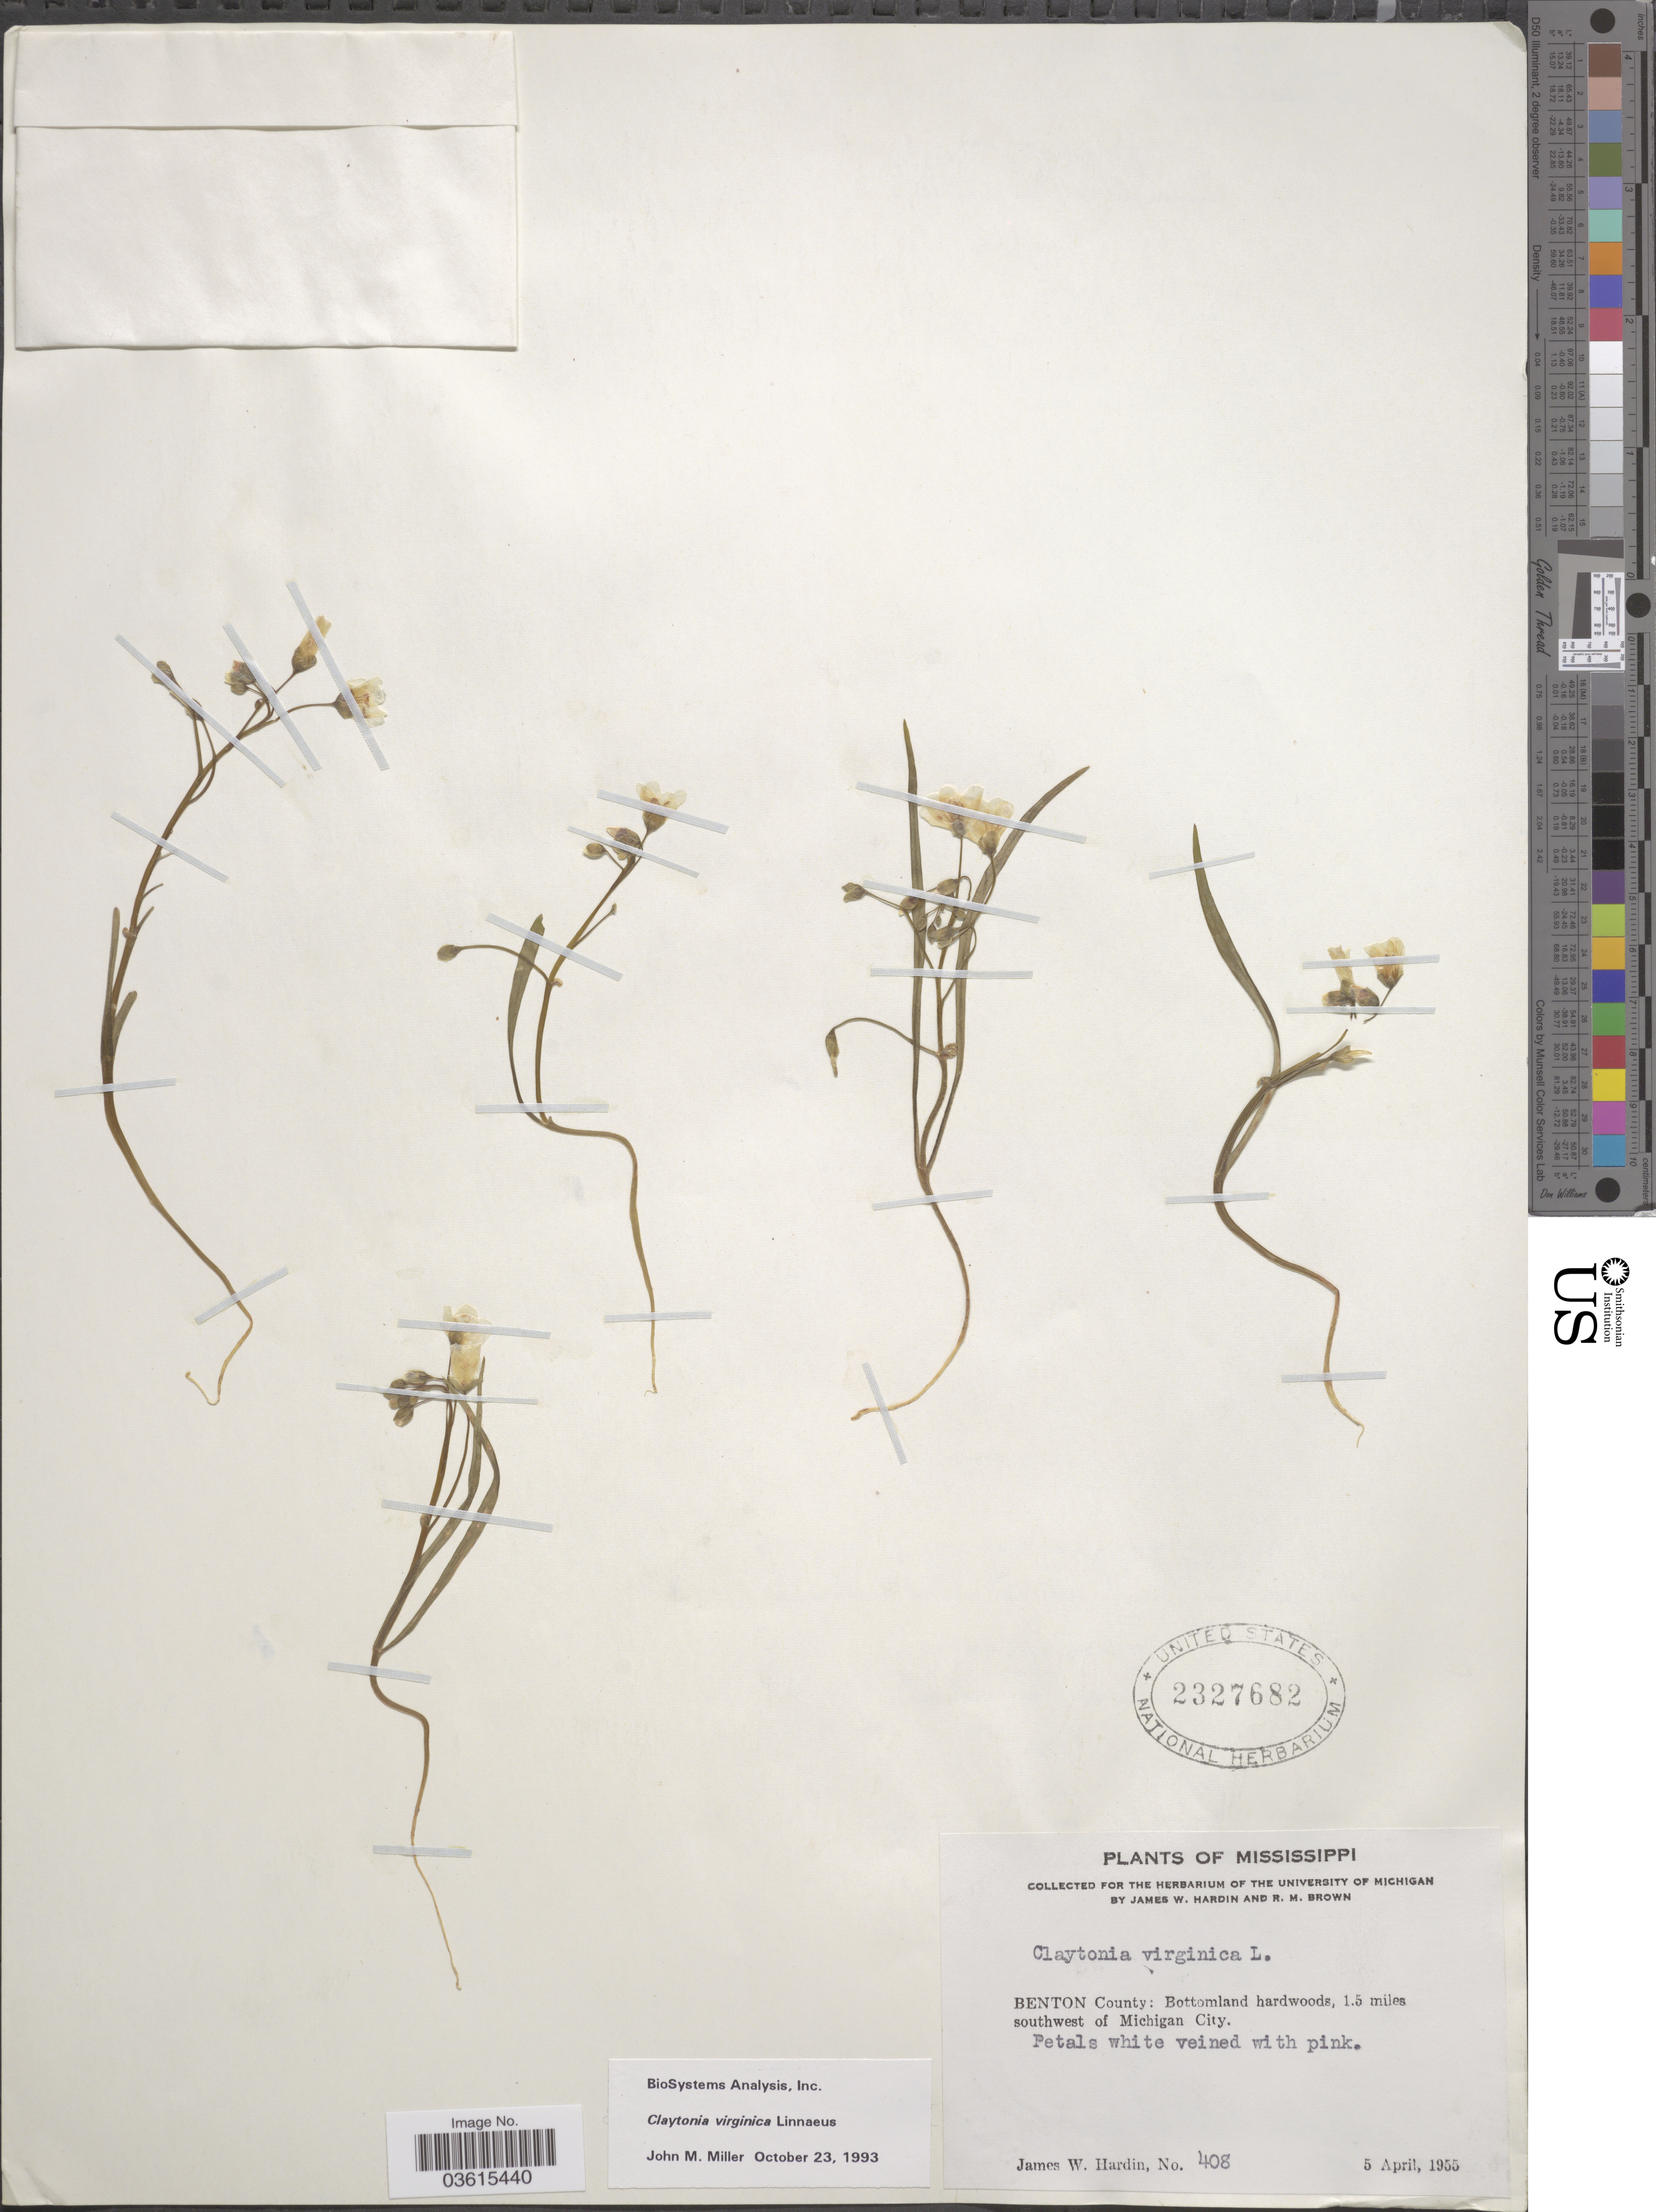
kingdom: Plantae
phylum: Tracheophyta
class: Magnoliopsida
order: Caryophyllales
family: Montiaceae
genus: Claytonia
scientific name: Claytonia virginica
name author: L.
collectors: J. W. Hardin & R. Brown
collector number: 408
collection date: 1955-04-05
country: United States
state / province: Mississippi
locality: Benton County: Bottomland hardwoods, 1.5 miles southwest of Michigan City.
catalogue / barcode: US 2327682